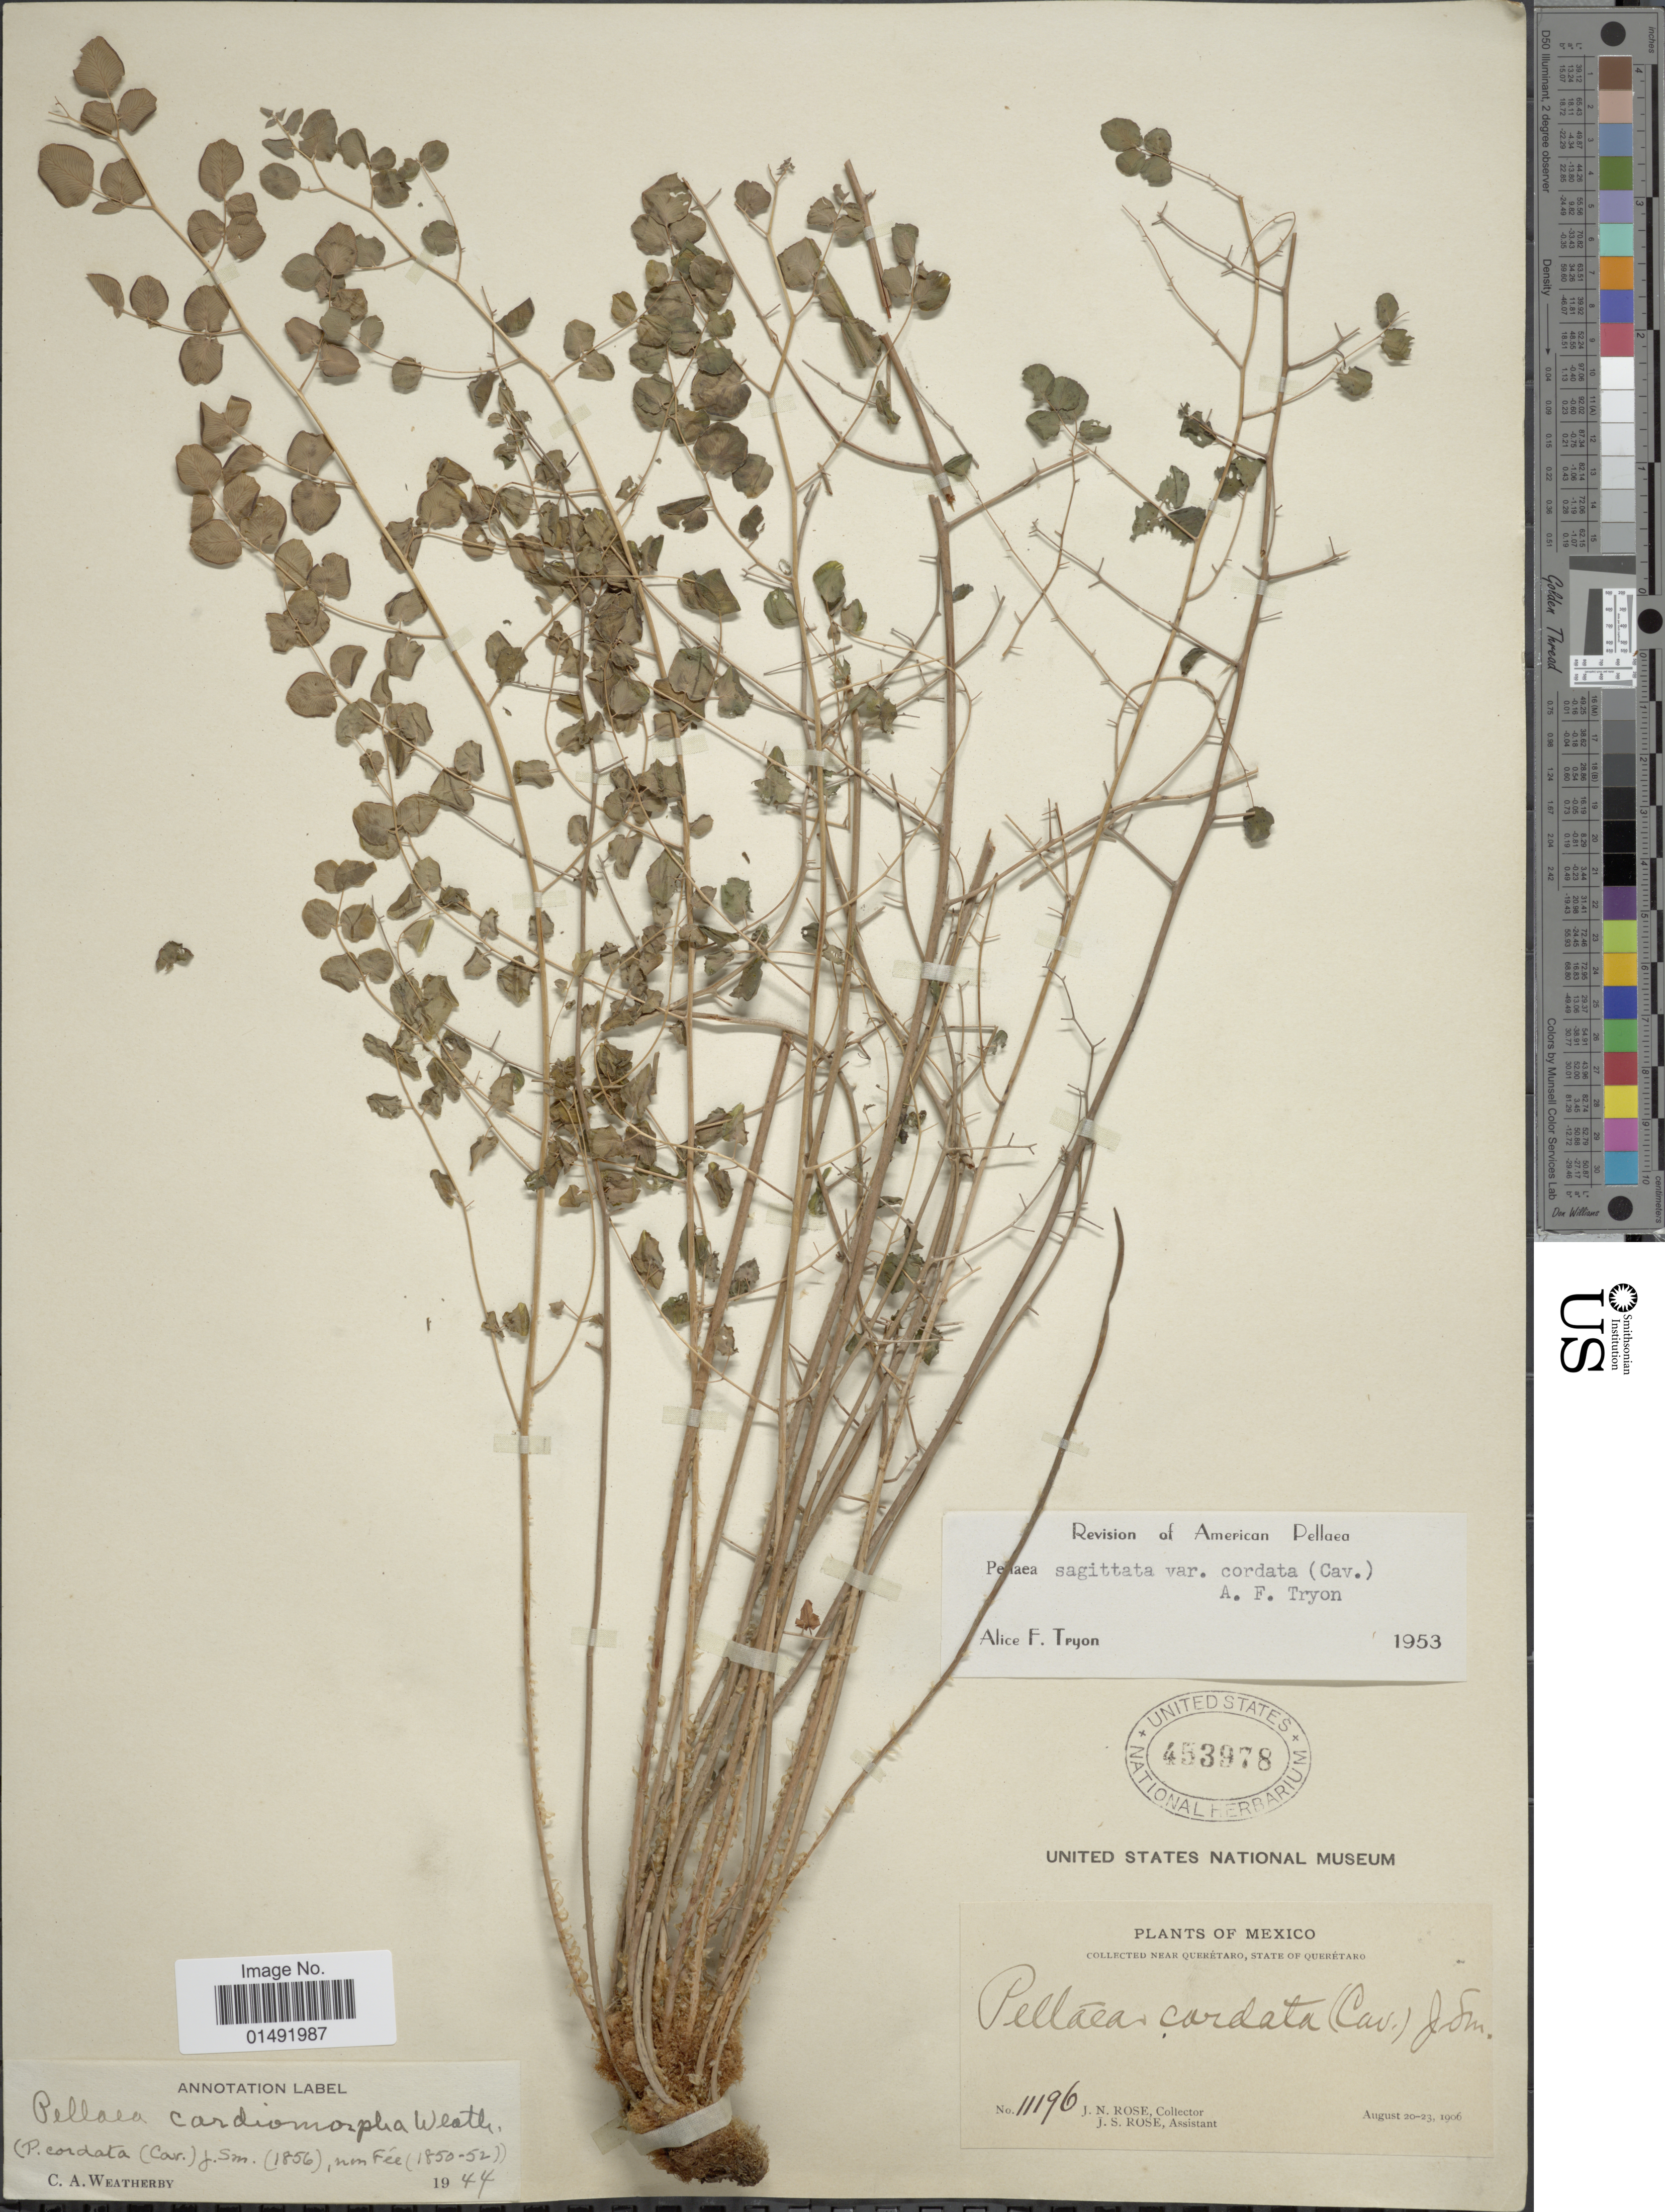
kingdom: Plantae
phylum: Tracheophyta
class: Polypodiopsida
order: Polypodiales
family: Pteridaceae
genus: Pellaea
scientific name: Pellaea sagittata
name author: (Cav.) Link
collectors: J. N. Rose & J. S. Rose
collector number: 11196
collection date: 1906-08-20/1906-08-23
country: Mexico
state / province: Querétaro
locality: Near Querétaro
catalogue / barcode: US 453978